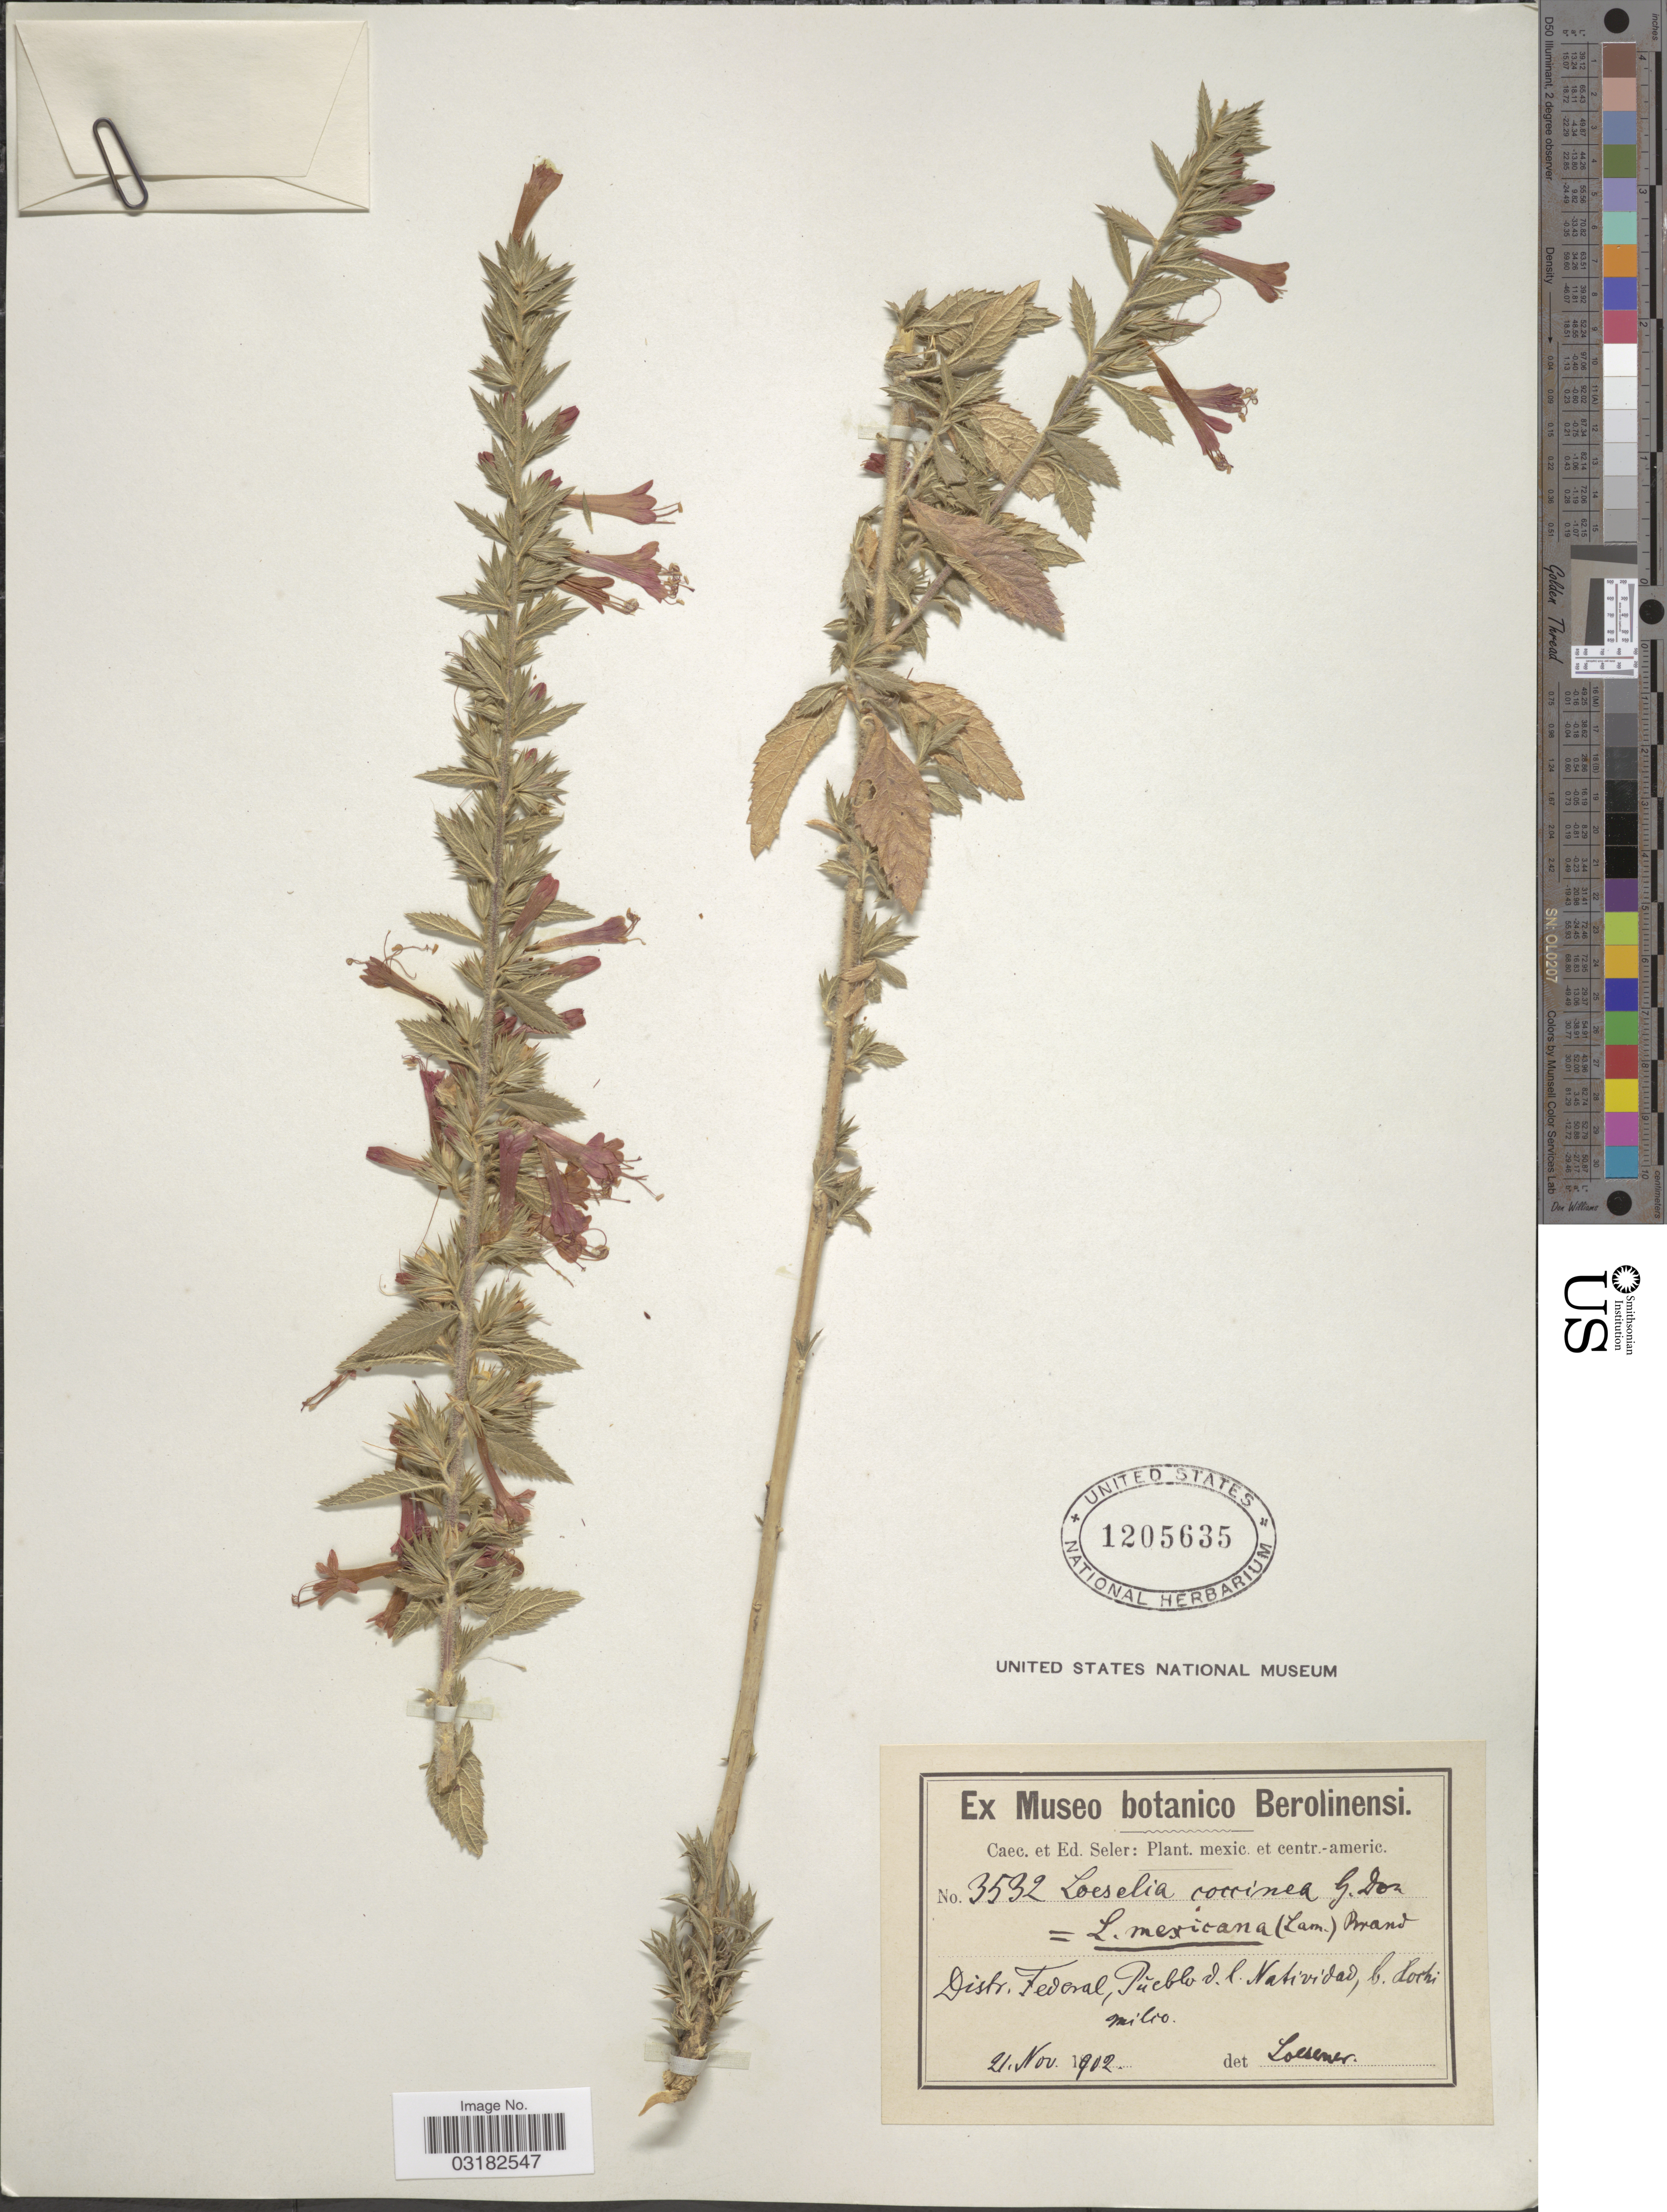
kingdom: Plantae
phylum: Tracheophyta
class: Magnoliopsida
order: Ericales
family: Polemoniaceae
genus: Loeselia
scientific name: Loeselia mexicana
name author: (Lam.) Brand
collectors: ex Caec. et Ed Seler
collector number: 3532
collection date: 1902-11-21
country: Mexico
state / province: Distrito Federal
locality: Distr. Federal, Pŭeblo d. l. Natividad, b. Xochimilco.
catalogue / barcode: US 1205635